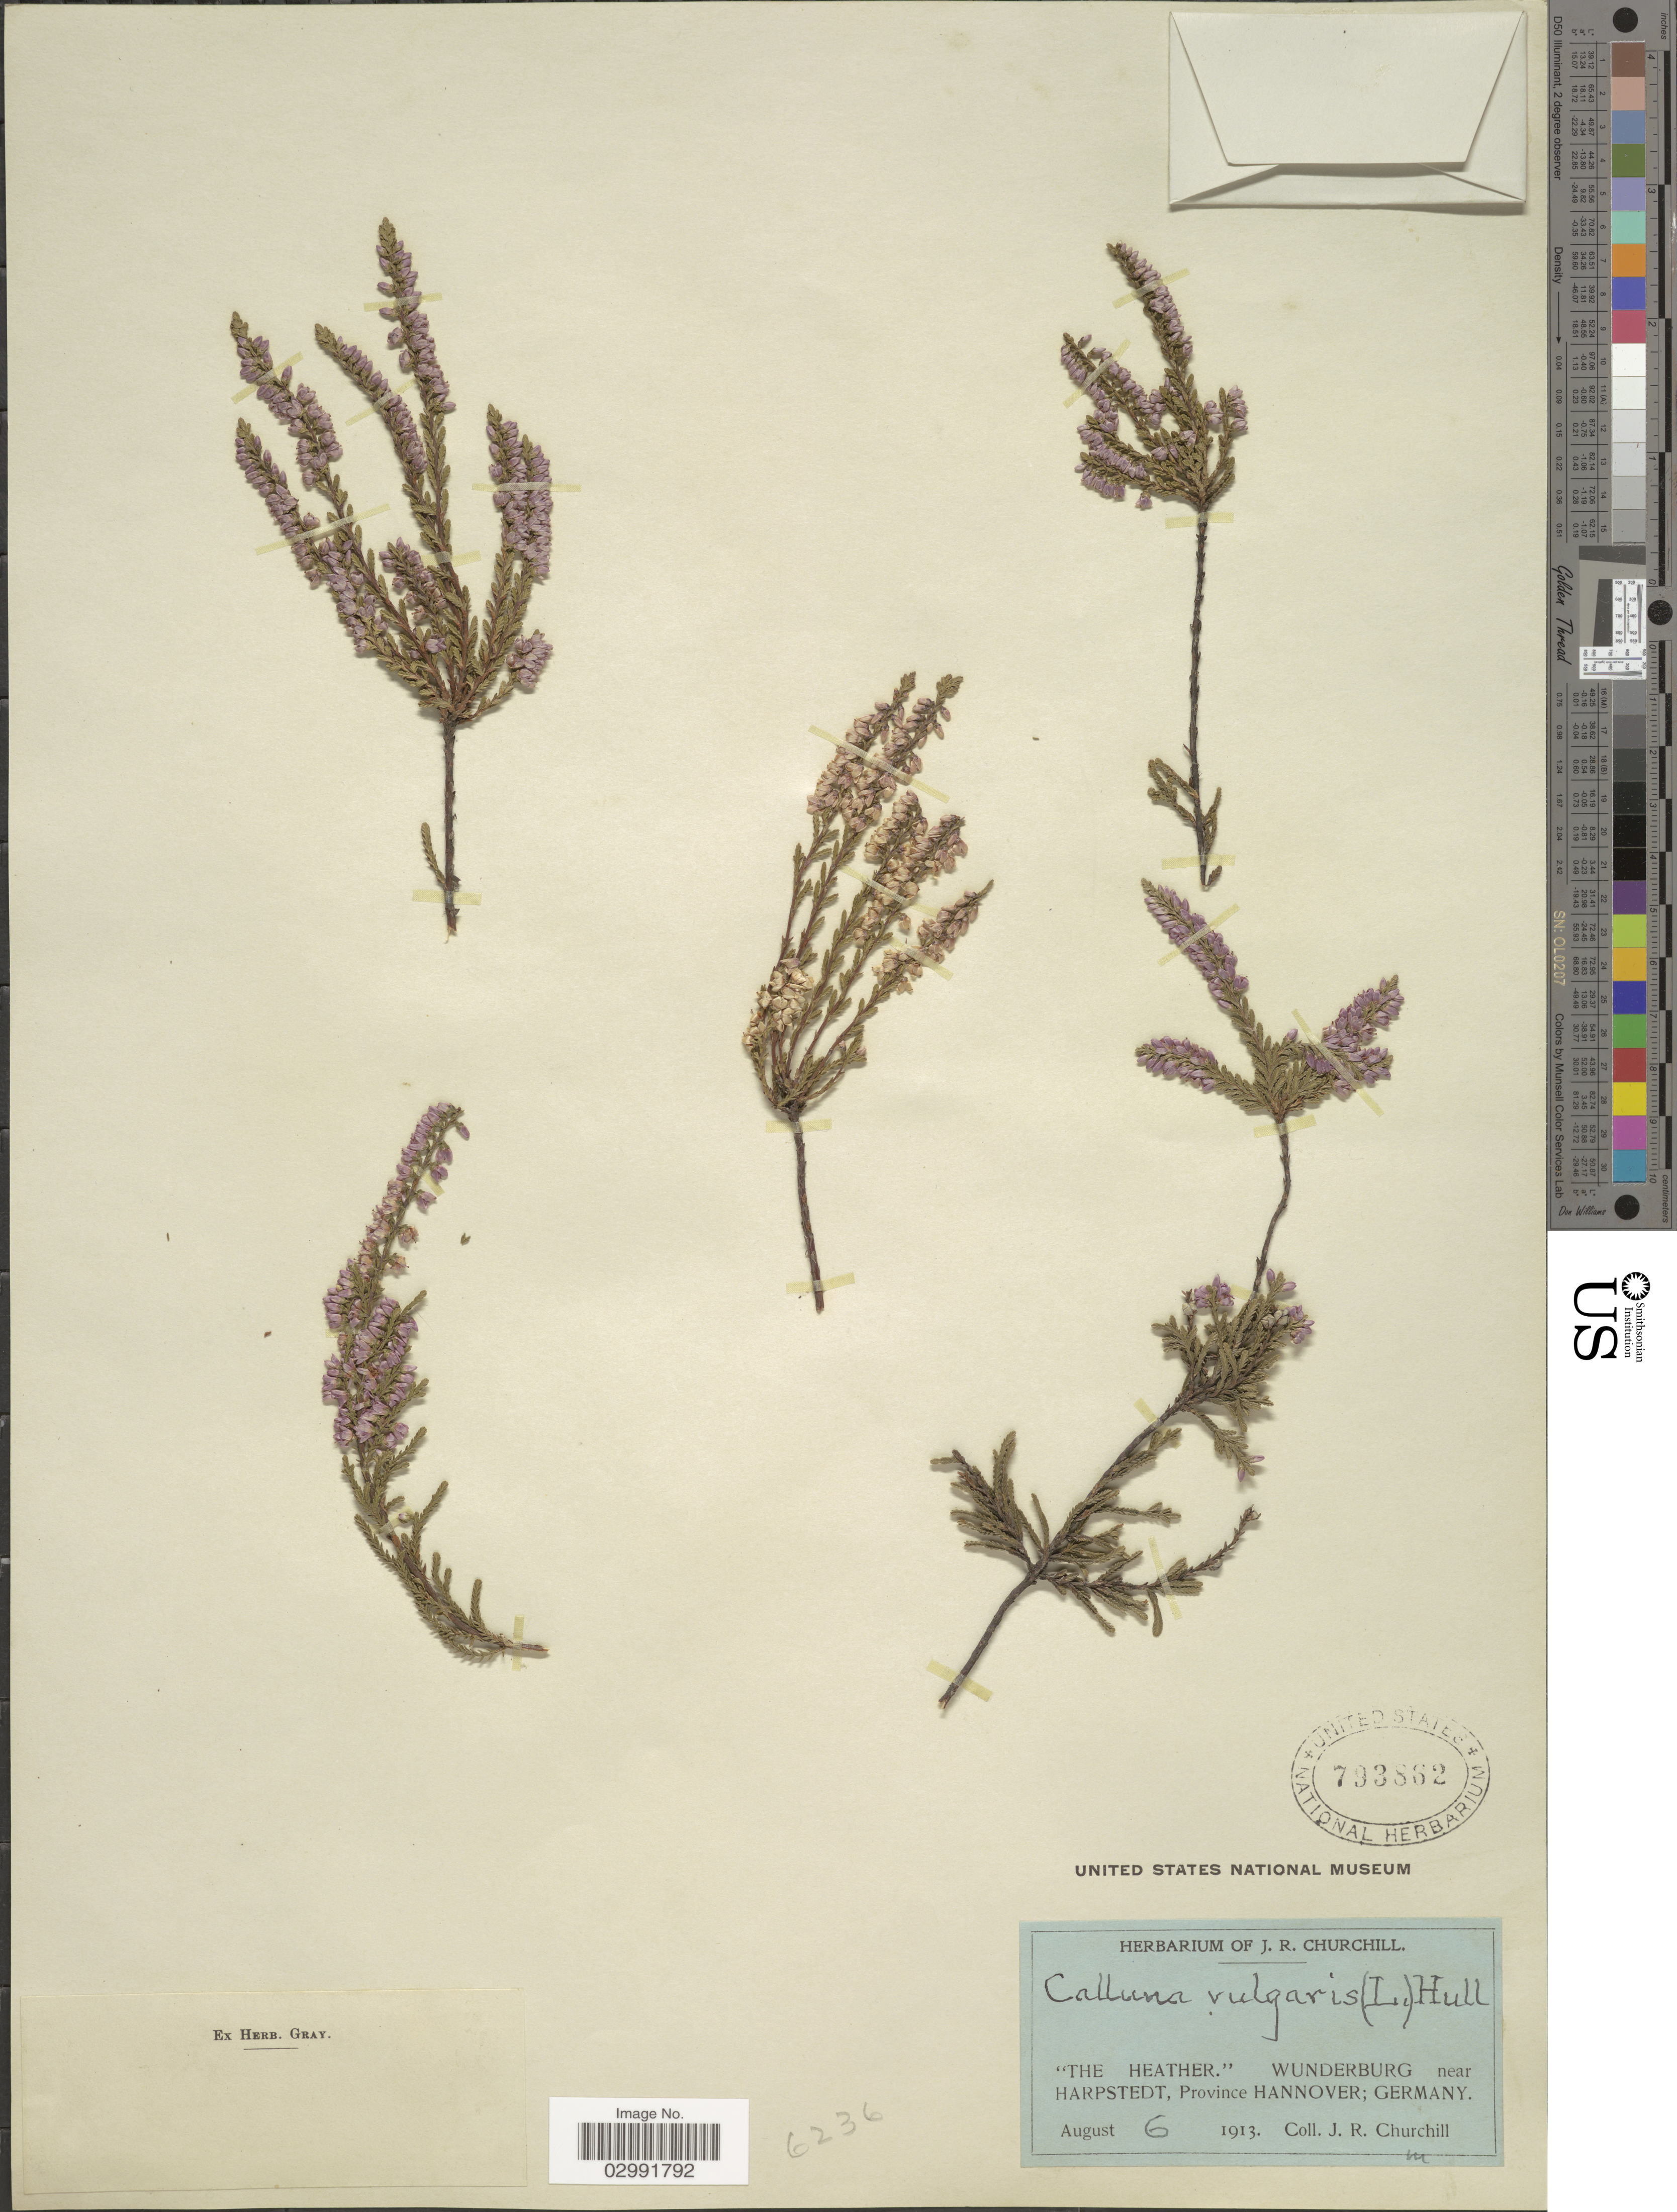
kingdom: Plantae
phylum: Tracheophyta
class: Magnoliopsida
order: Ericales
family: Ericaceae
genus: Calluna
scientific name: Calluna vulgaris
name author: (L.) Hull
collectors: J. Churchill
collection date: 1913-08-06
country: Germany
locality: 'The Heather.' Wunderburg near Harpstedt, Province Hannover.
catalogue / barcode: US 793862